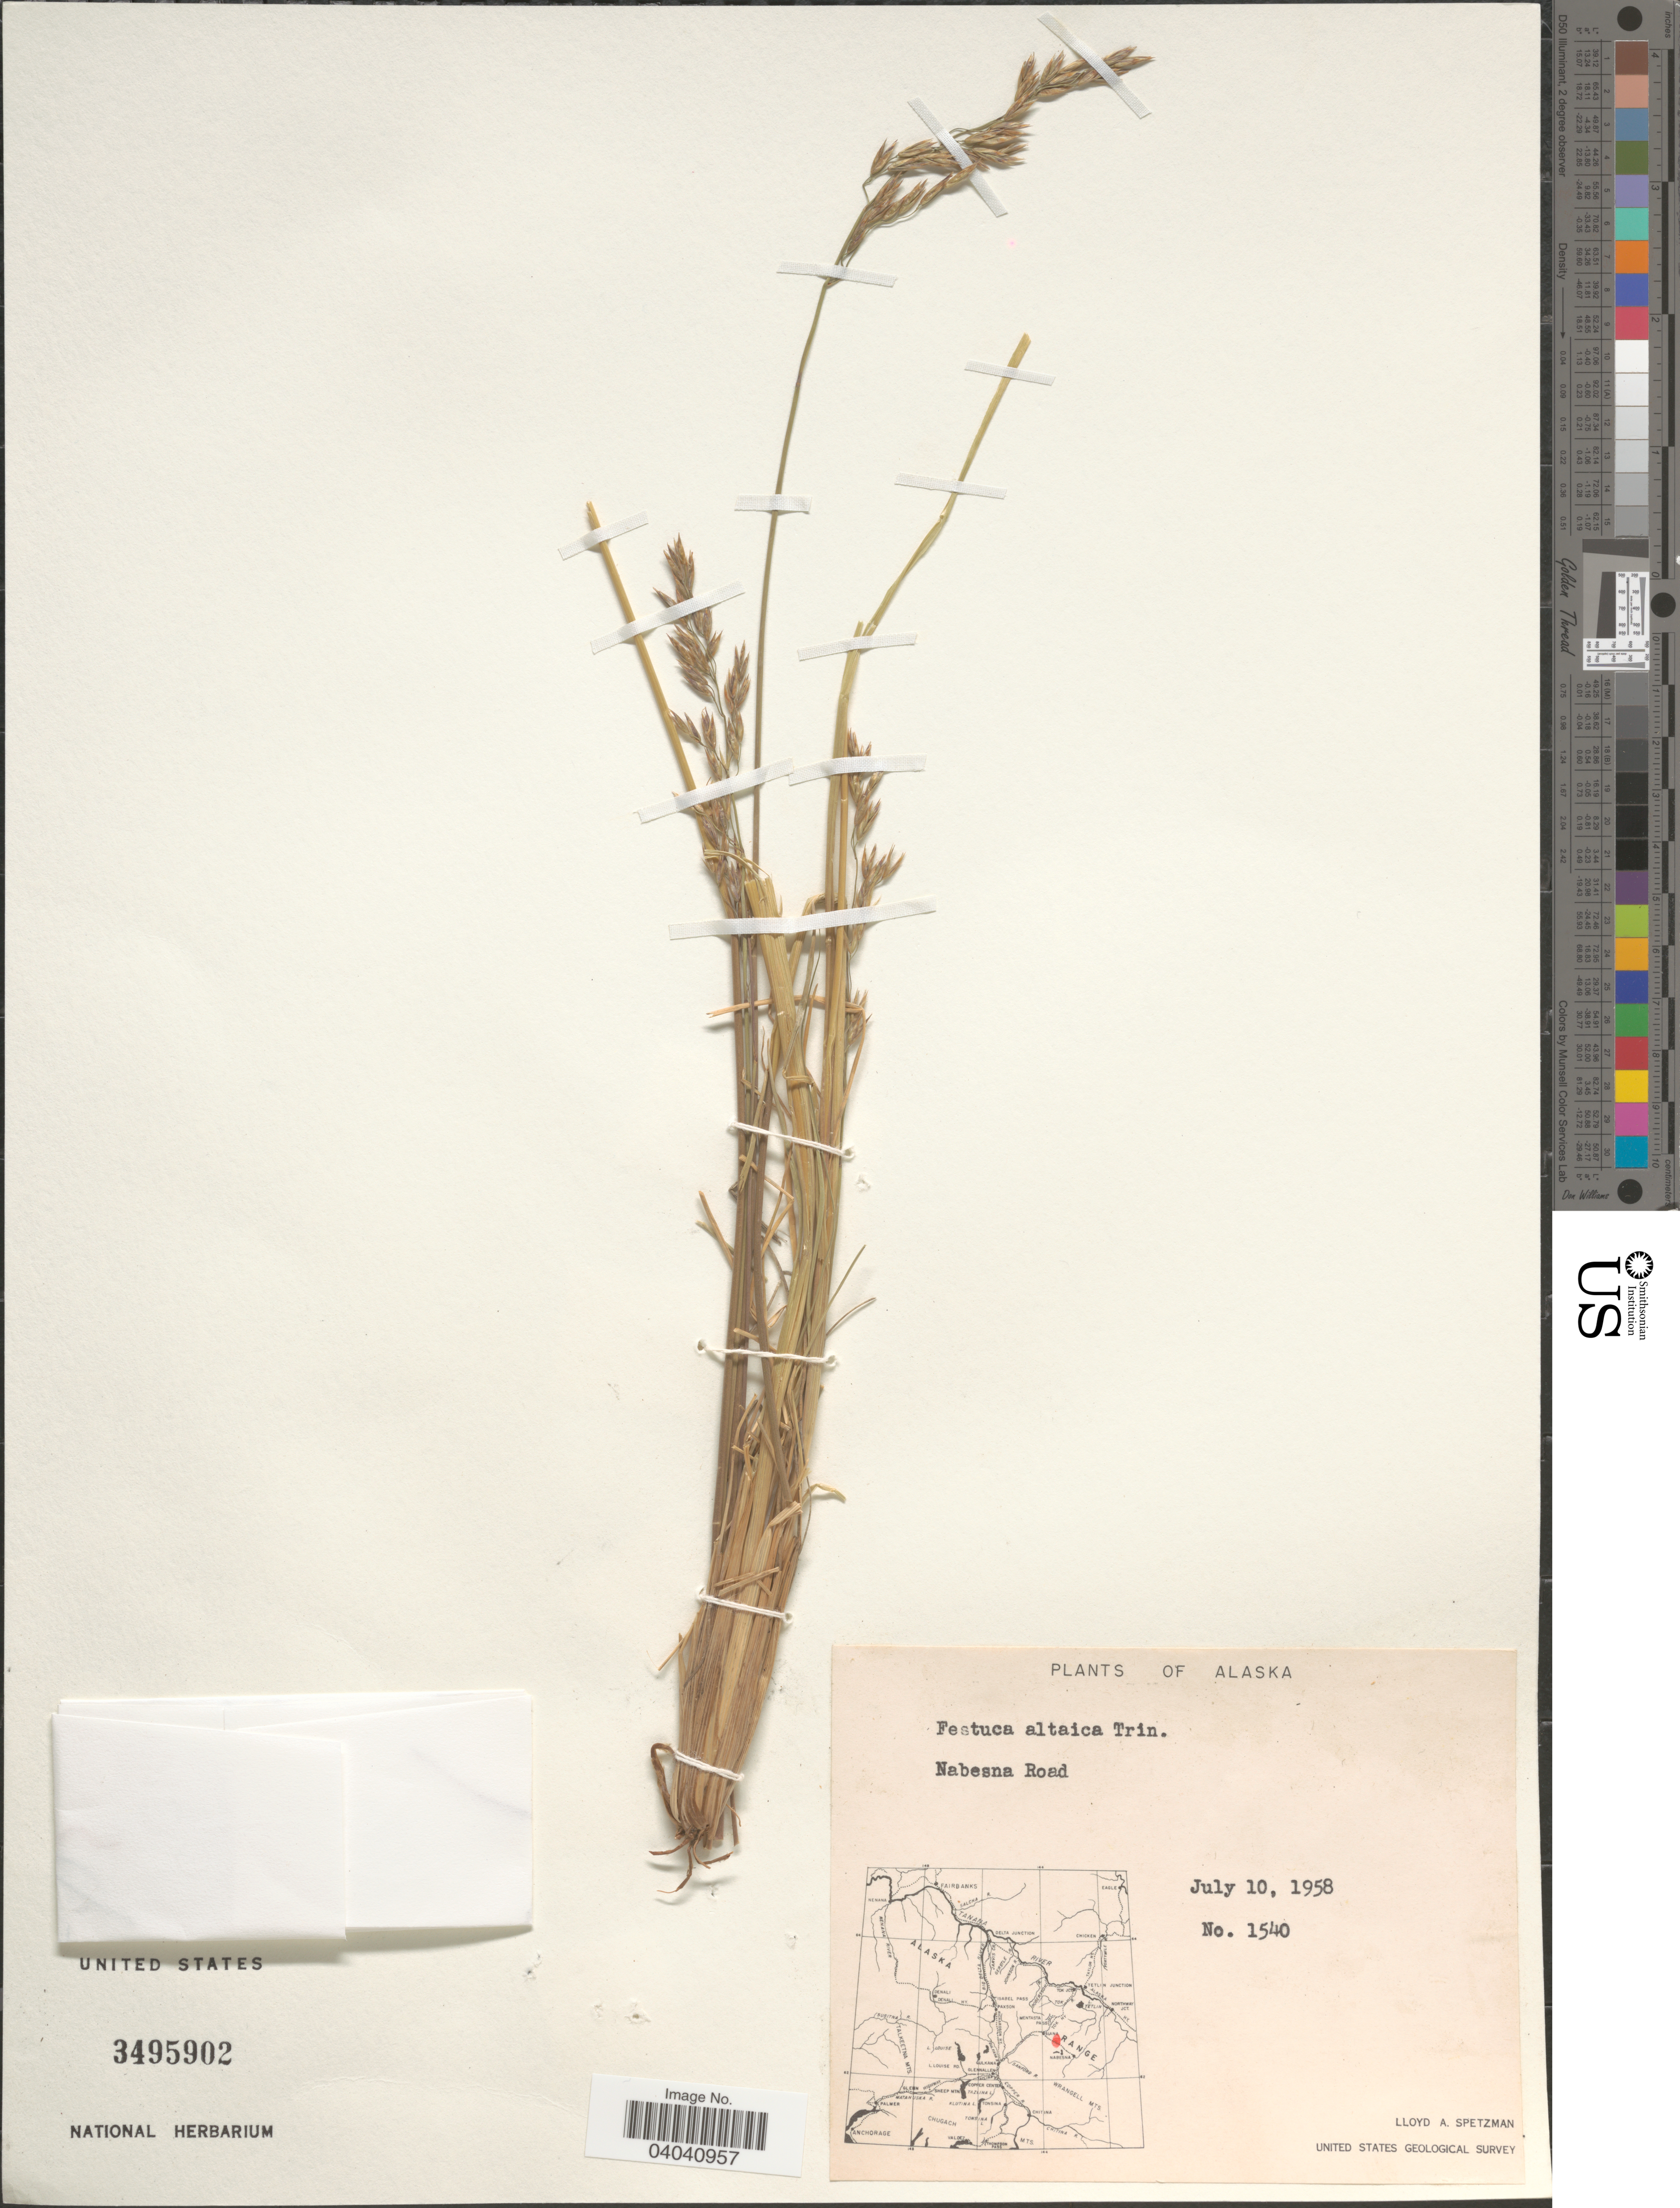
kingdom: Plantae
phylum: Tracheophyta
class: Liliopsida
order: Poales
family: Poaceae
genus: Festuca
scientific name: Festuca altaica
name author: Trin.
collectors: L. Spetzman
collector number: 1540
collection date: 1958-07-10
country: United States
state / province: Alaska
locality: Nabesna Road.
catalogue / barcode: US 3495902